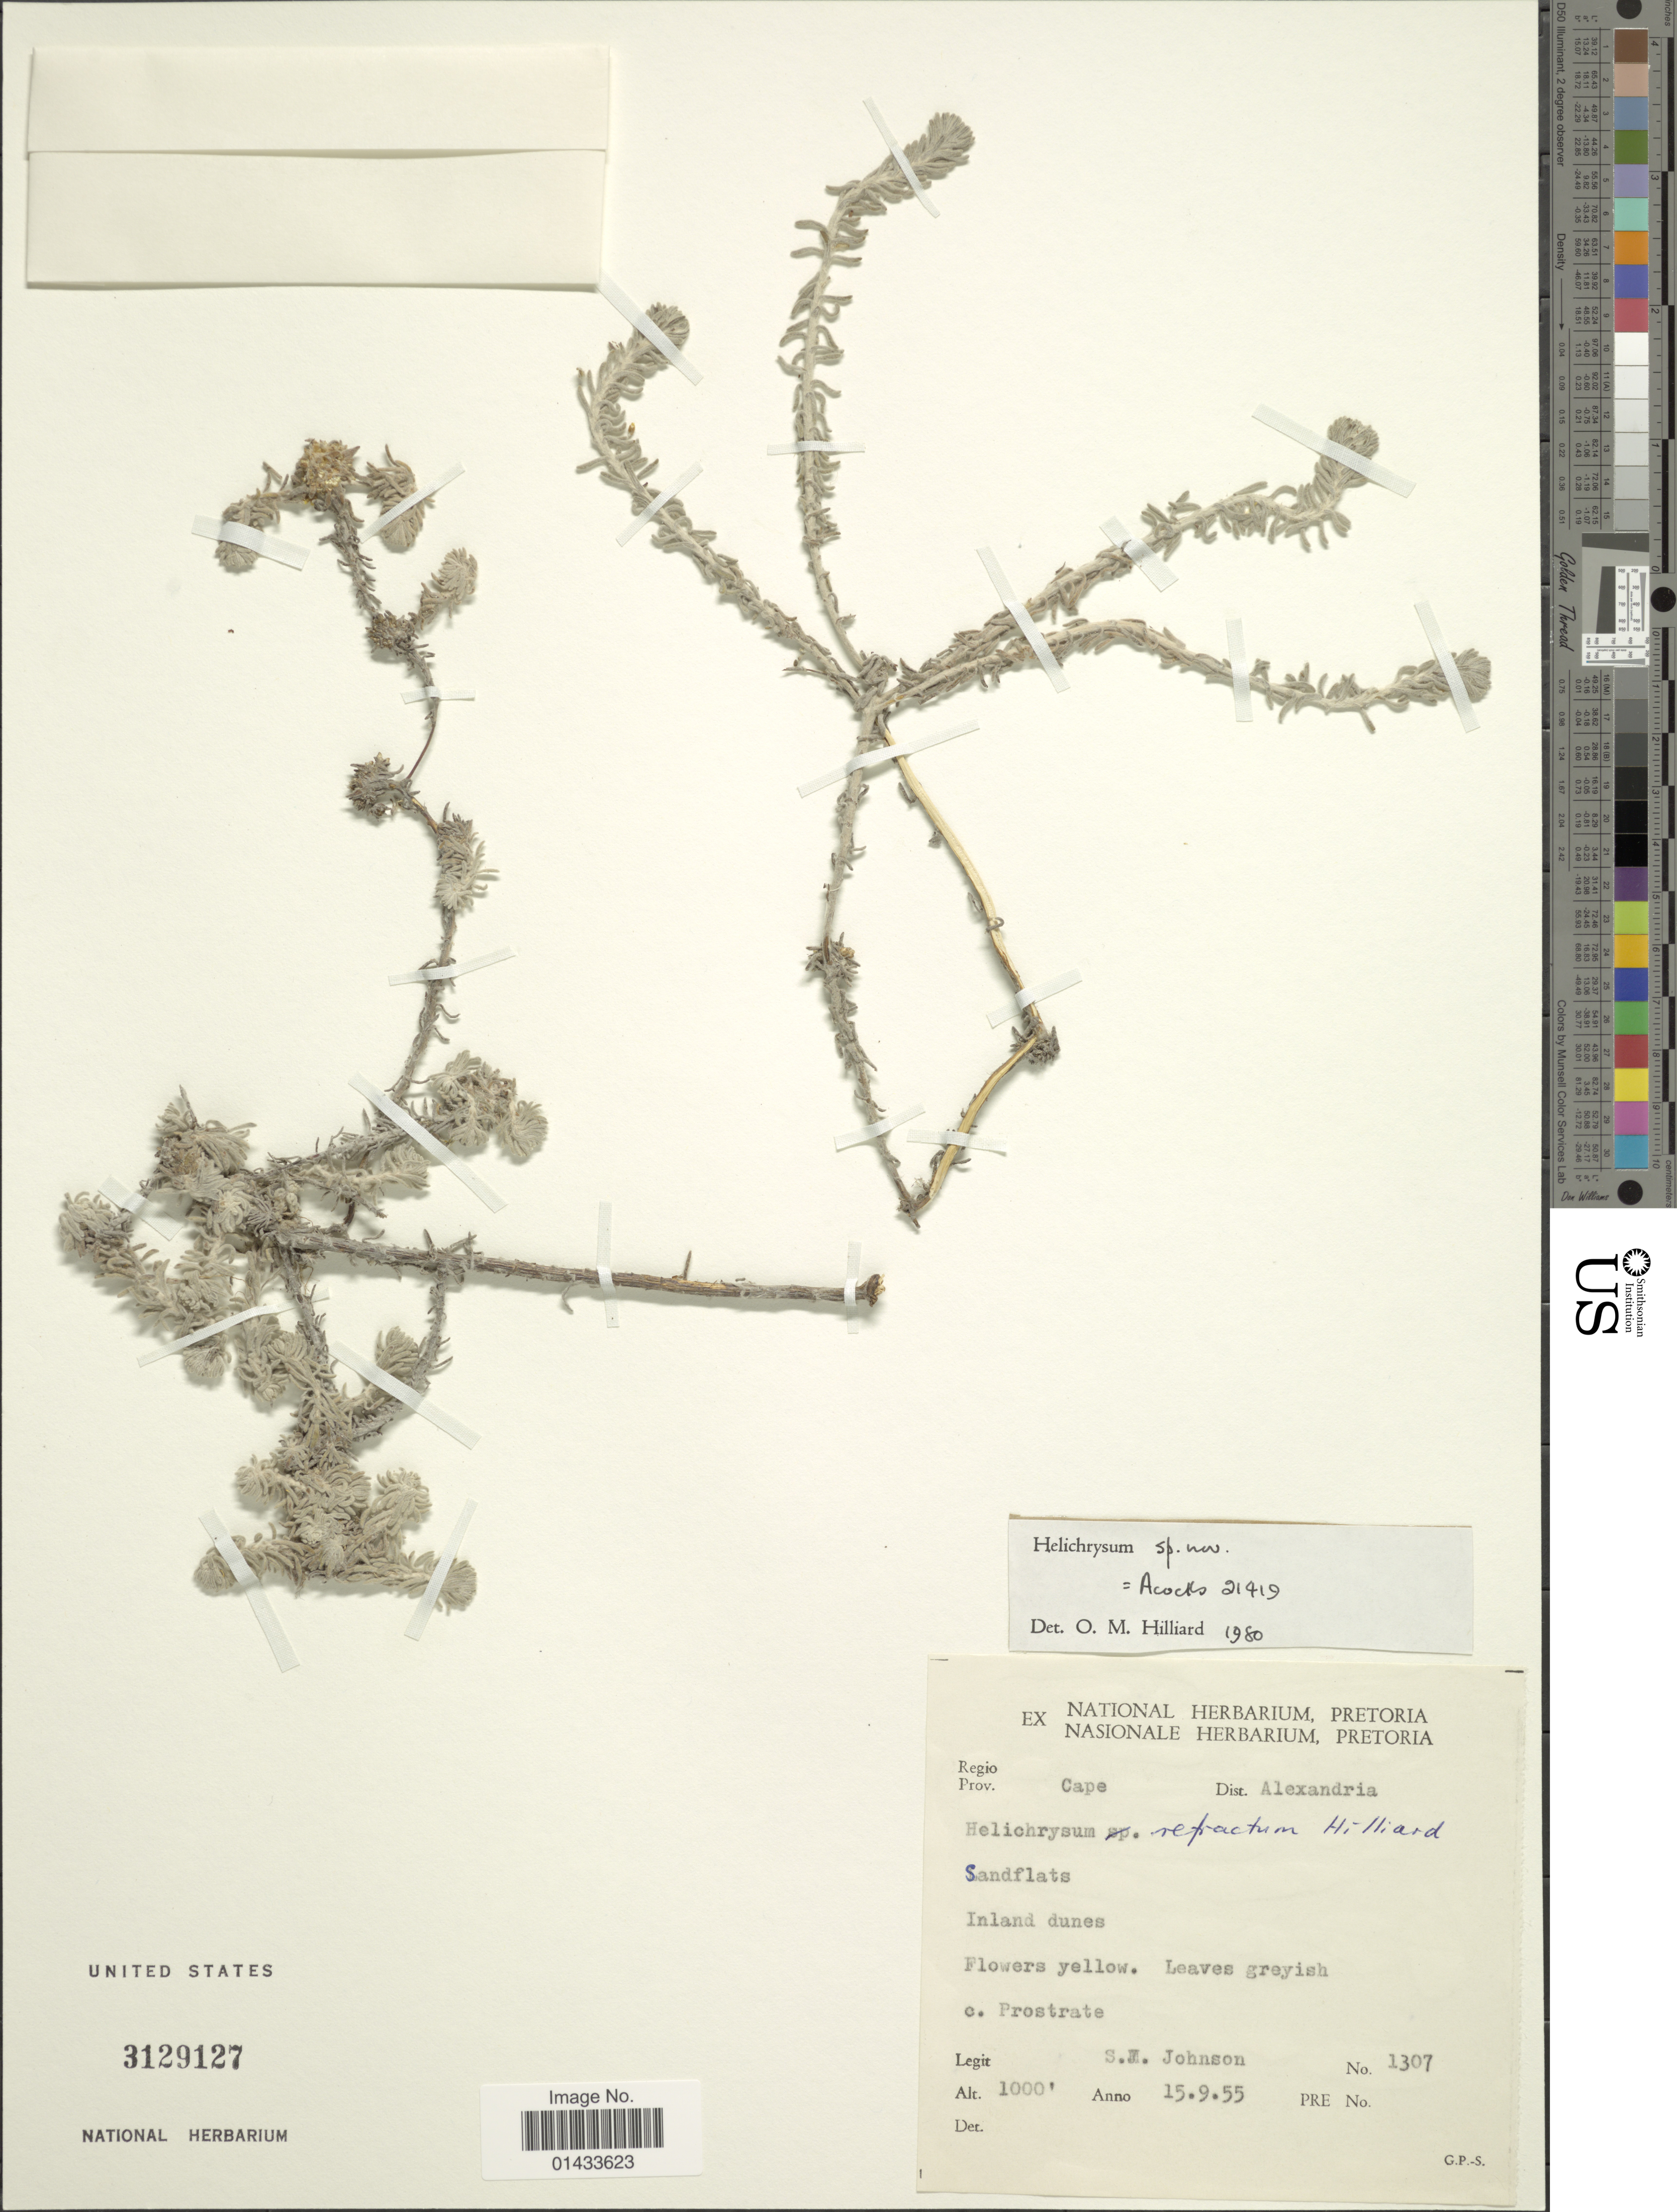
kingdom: Plantae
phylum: Tracheophyta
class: Magnoliopsida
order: Asterales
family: Asteraceae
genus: Helichrysum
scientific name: Helichrysum refractum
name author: Hilliard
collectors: S. W. Johnson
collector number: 1307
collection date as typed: Transcribed d/m/y: 15/9/55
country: South Africa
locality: Prov. Cape, Dist. Alexandria, Inland dunes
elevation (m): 305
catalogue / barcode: US 3129127